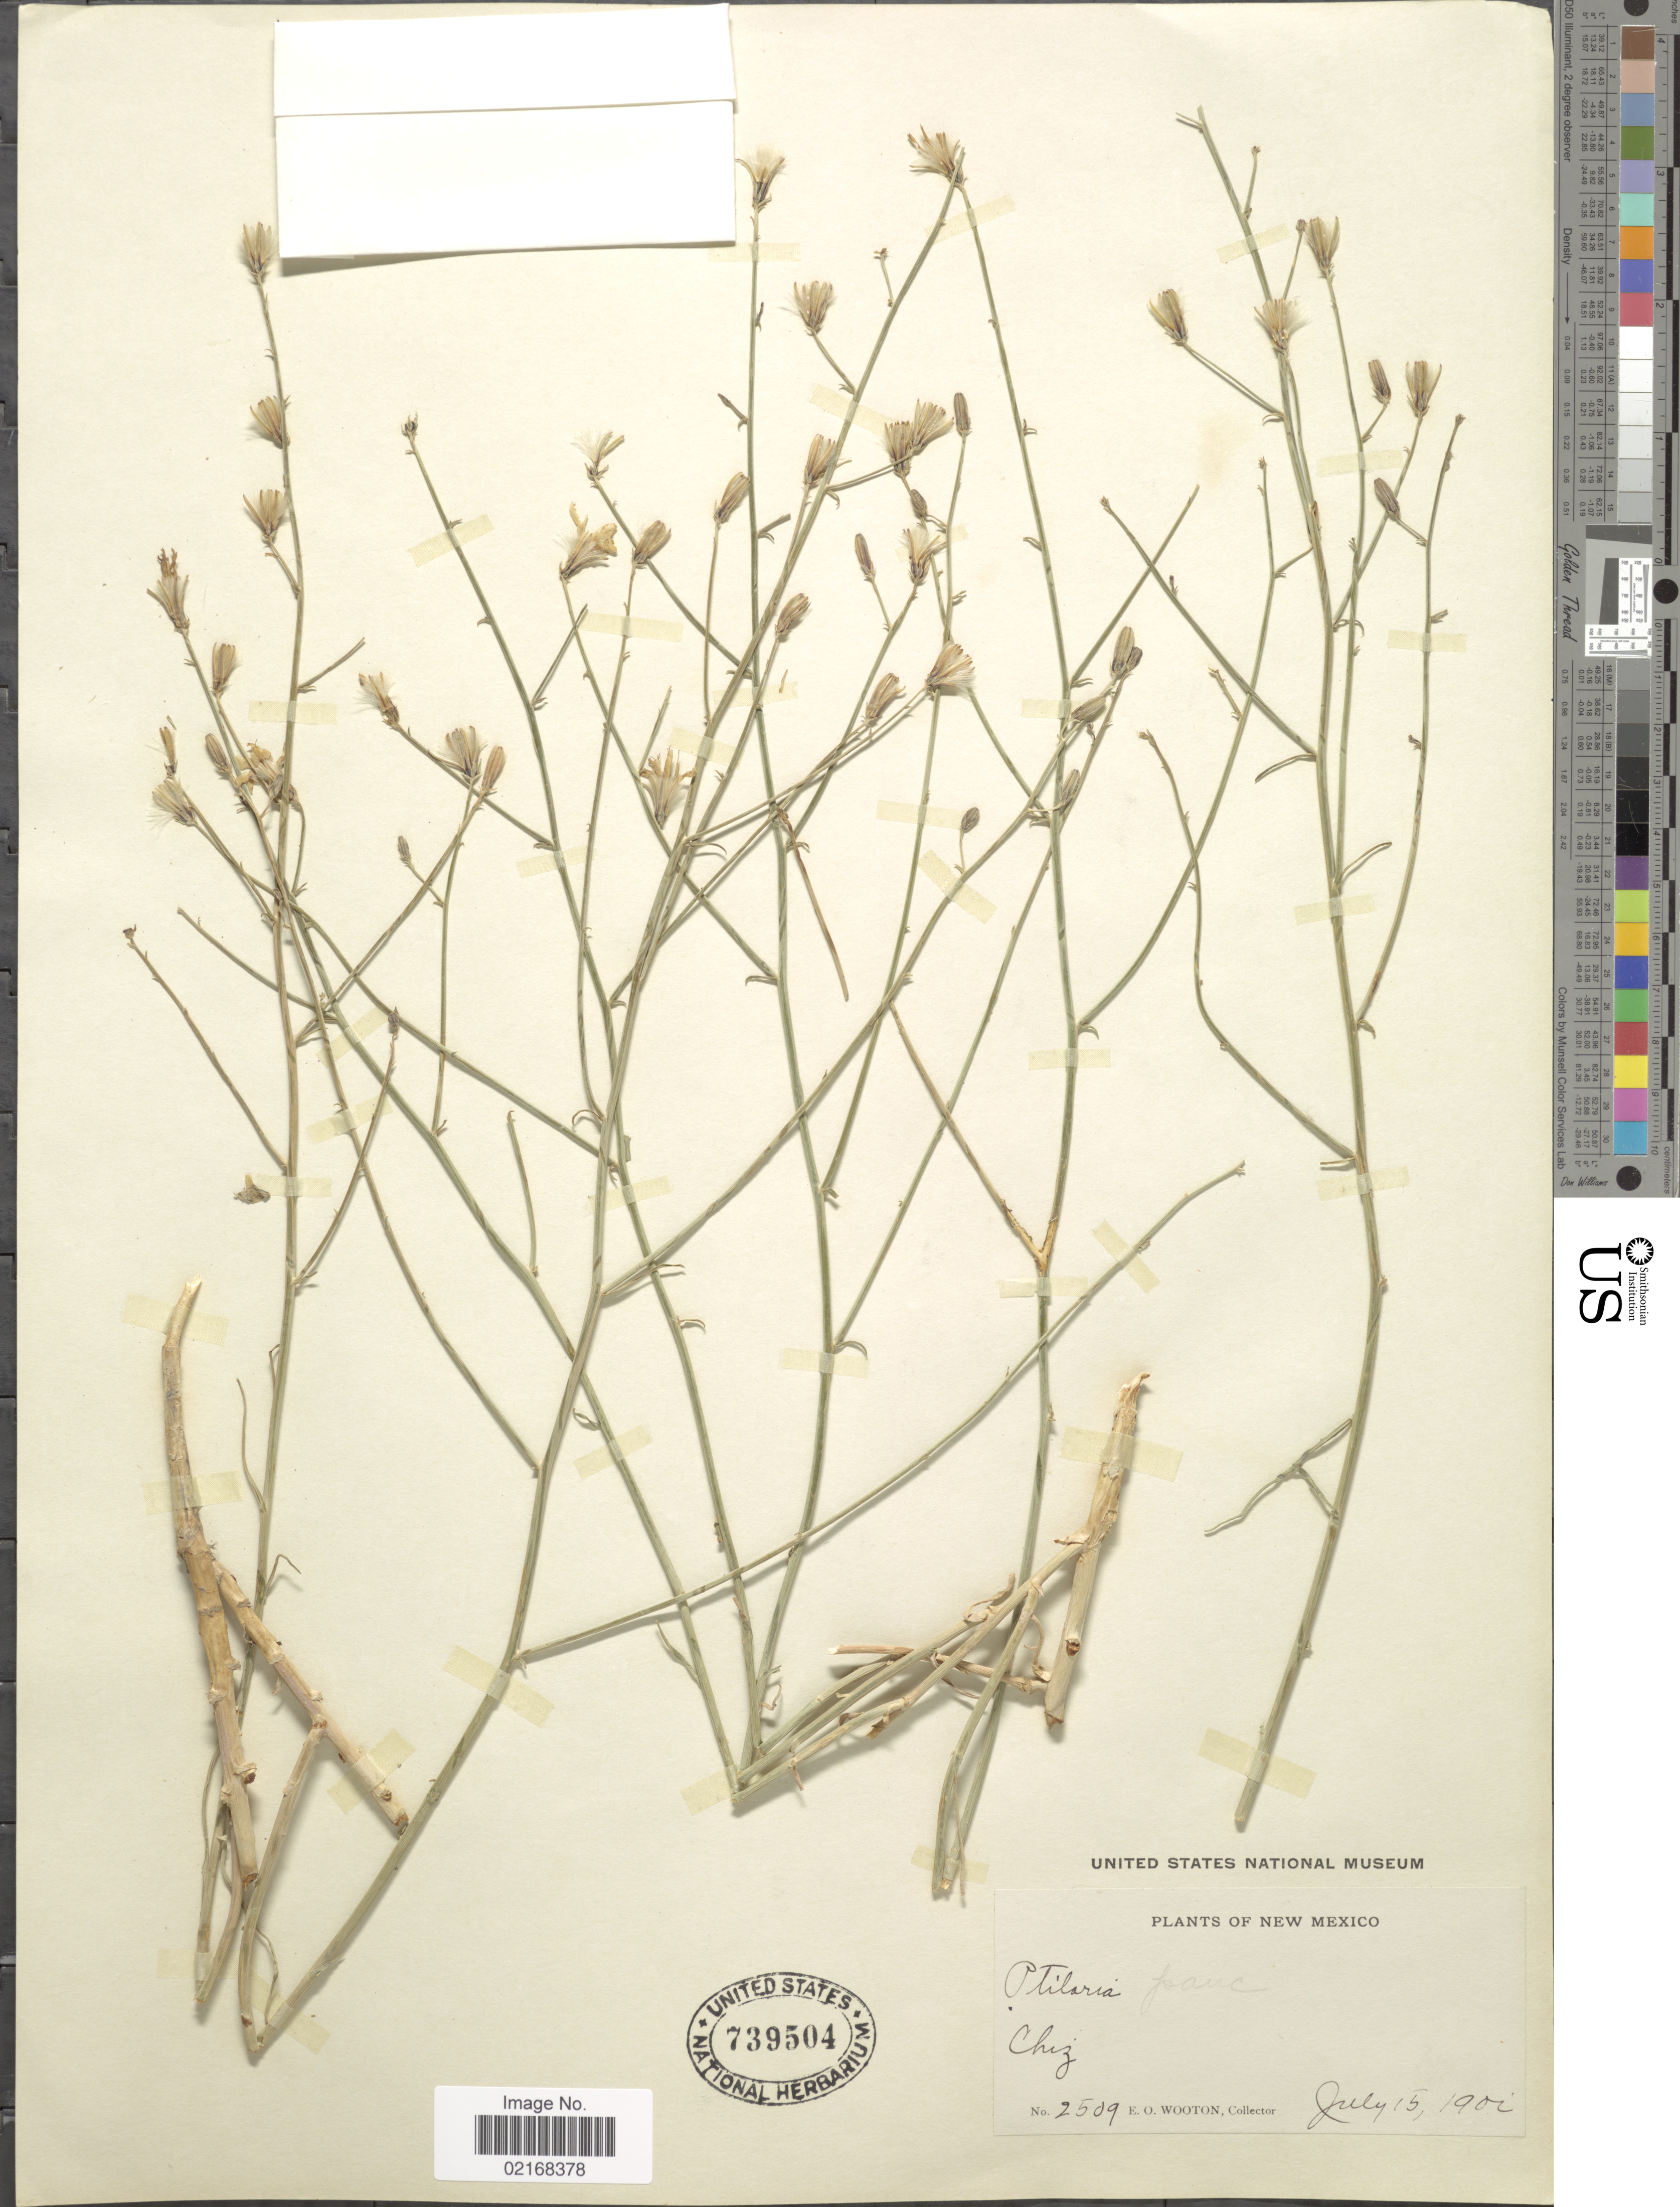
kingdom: Plantae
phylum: Tracheophyta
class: Magnoliopsida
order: Asterales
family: Asteraceae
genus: Stephanomeria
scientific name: Stephanomeria pauciflora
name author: (Torr.) A. Nelson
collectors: E. O. Wooton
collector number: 2509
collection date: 1904-07-15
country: United States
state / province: New Mexico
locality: Chiz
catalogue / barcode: US 739504